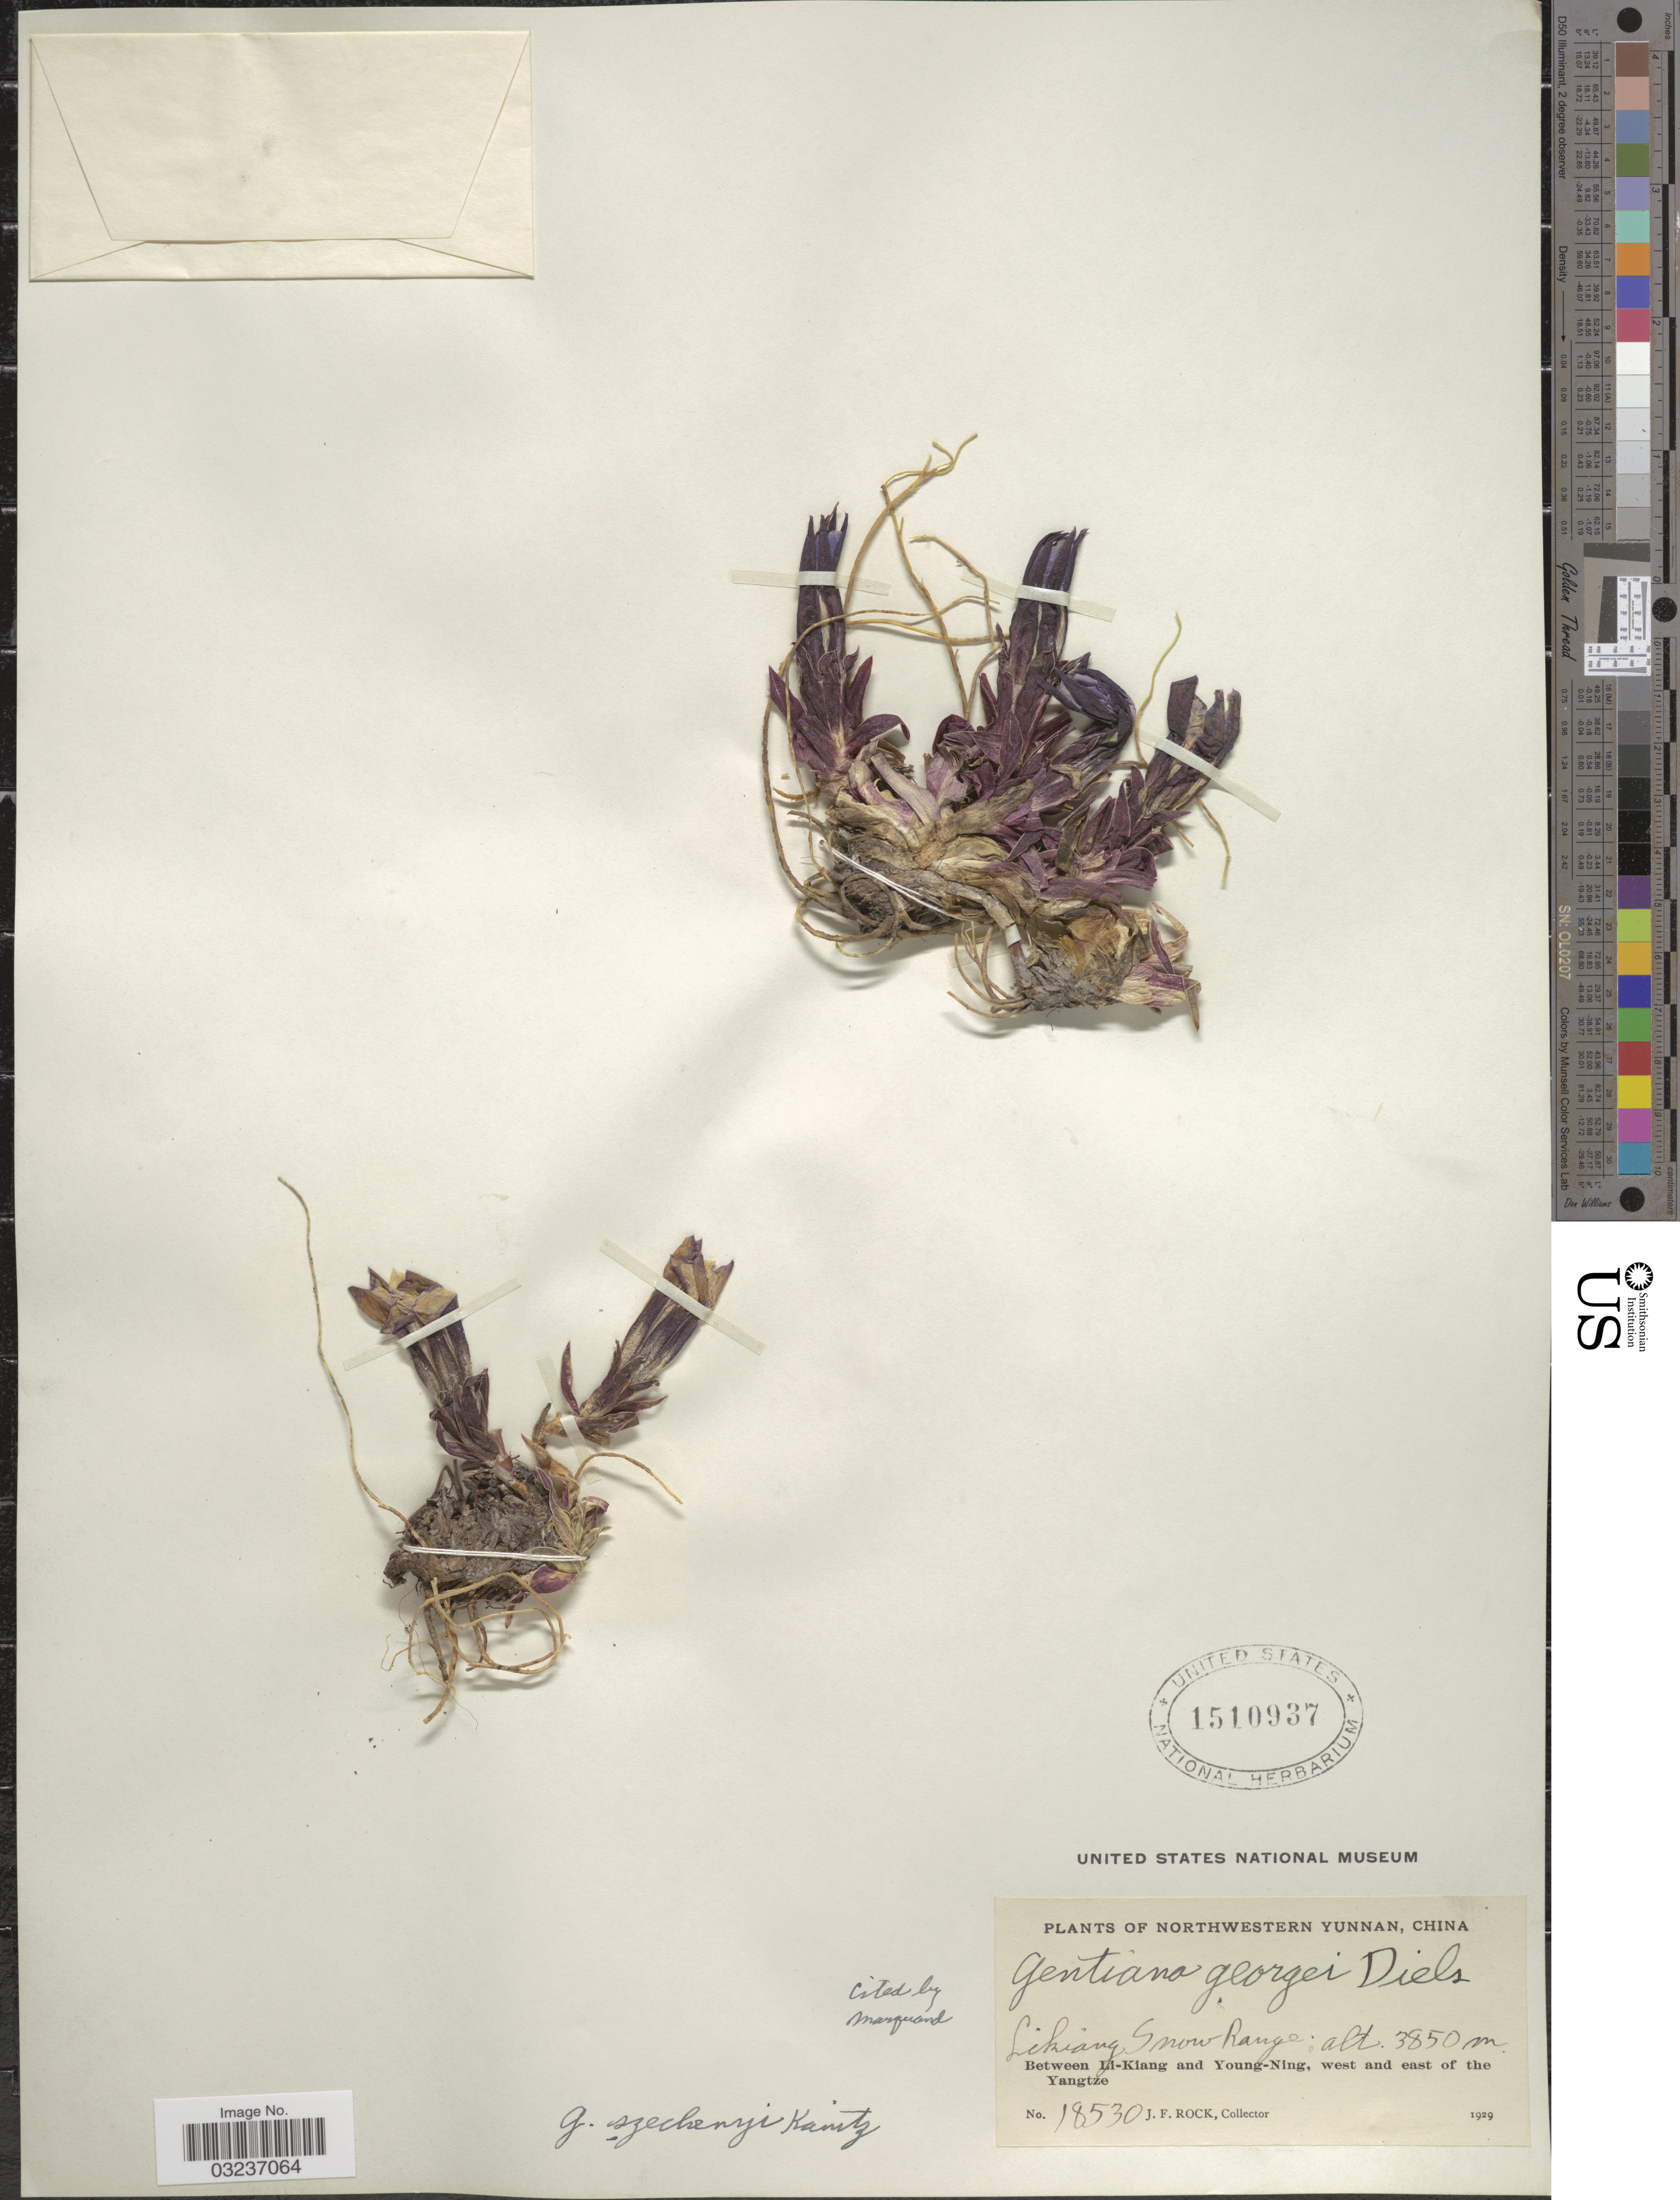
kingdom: Plantae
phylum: Tracheophyta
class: Magnoliopsida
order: Gentianales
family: Gentianaceae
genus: Gentiana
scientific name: Gentiana szechenyii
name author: Kanitz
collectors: J. Rock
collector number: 18530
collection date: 1929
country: China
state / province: Yunnan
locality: Northwestern Yunnan, China, Likiang Snow Range, Between Li-Kiang and Young-Ning, west and east of the Yangtze.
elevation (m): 3850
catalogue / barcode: US 1510937